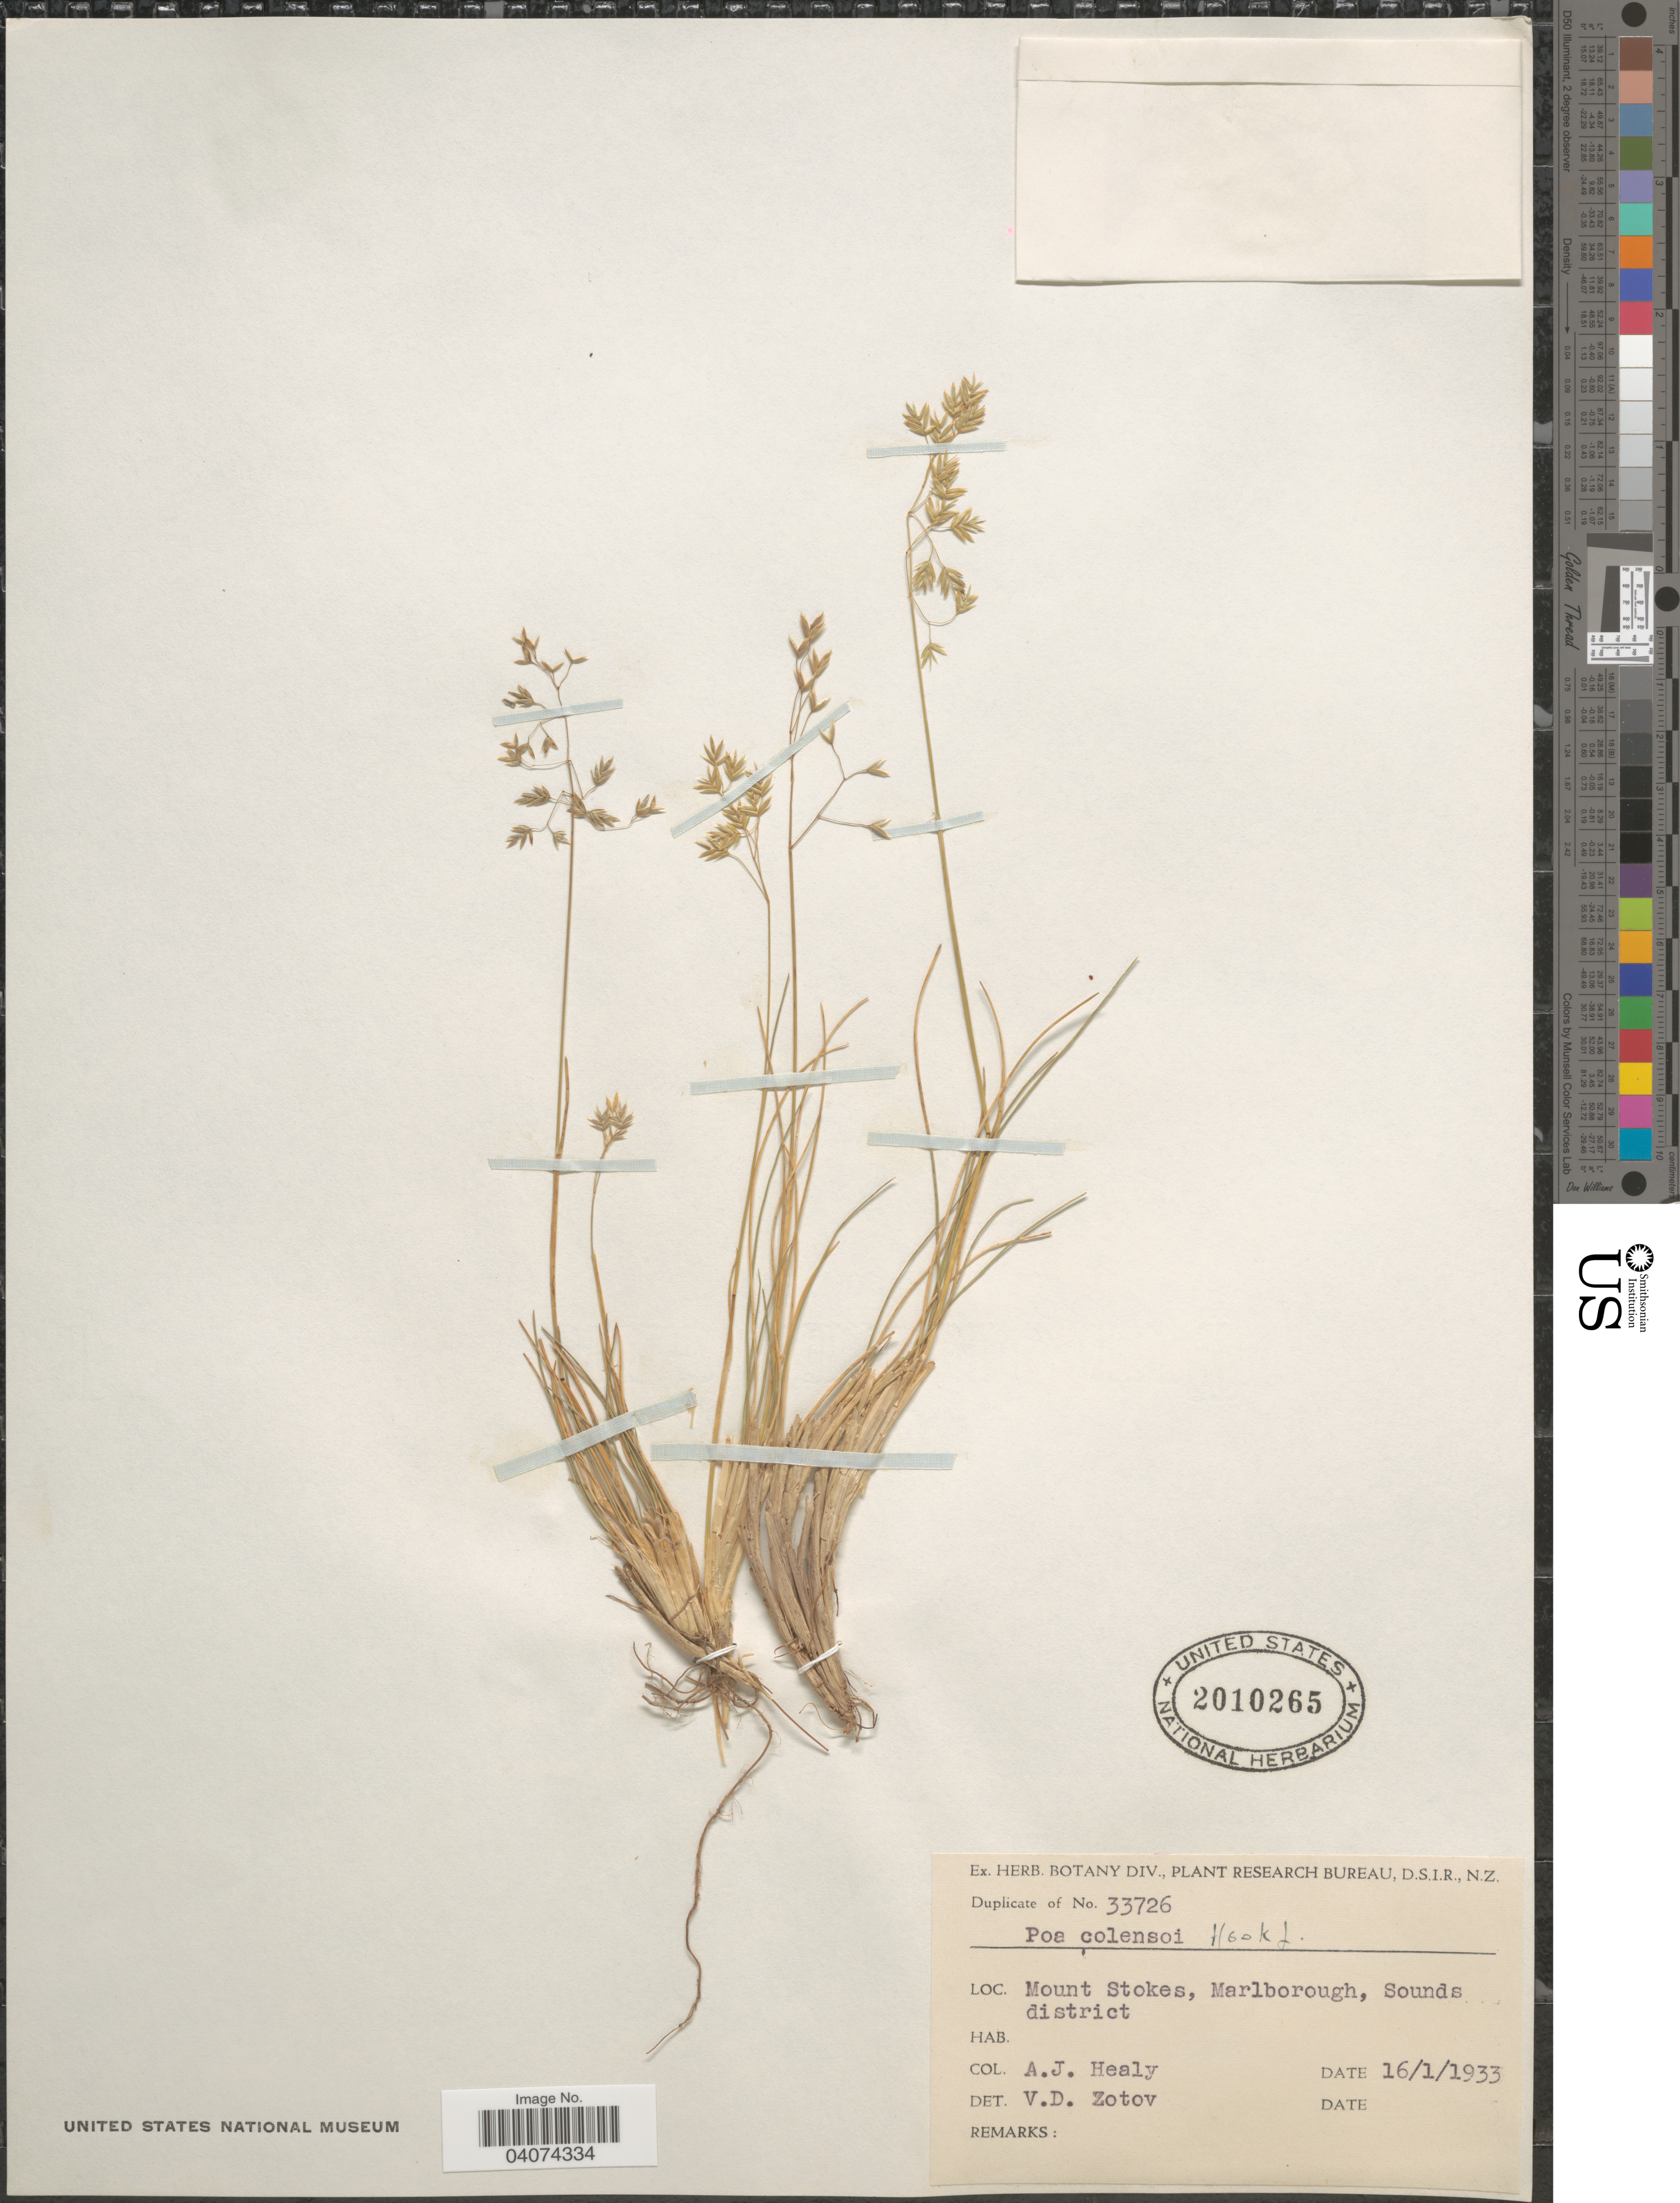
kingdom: Plantae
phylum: Tracheophyta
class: Liliopsida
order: Poales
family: Poaceae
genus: Poa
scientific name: Poa colensoi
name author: Hook. f.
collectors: A. Healy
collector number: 33726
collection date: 1933-01-16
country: New Zealand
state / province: Marlborough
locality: Mount Stokes, Sounds district.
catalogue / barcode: US 2010265